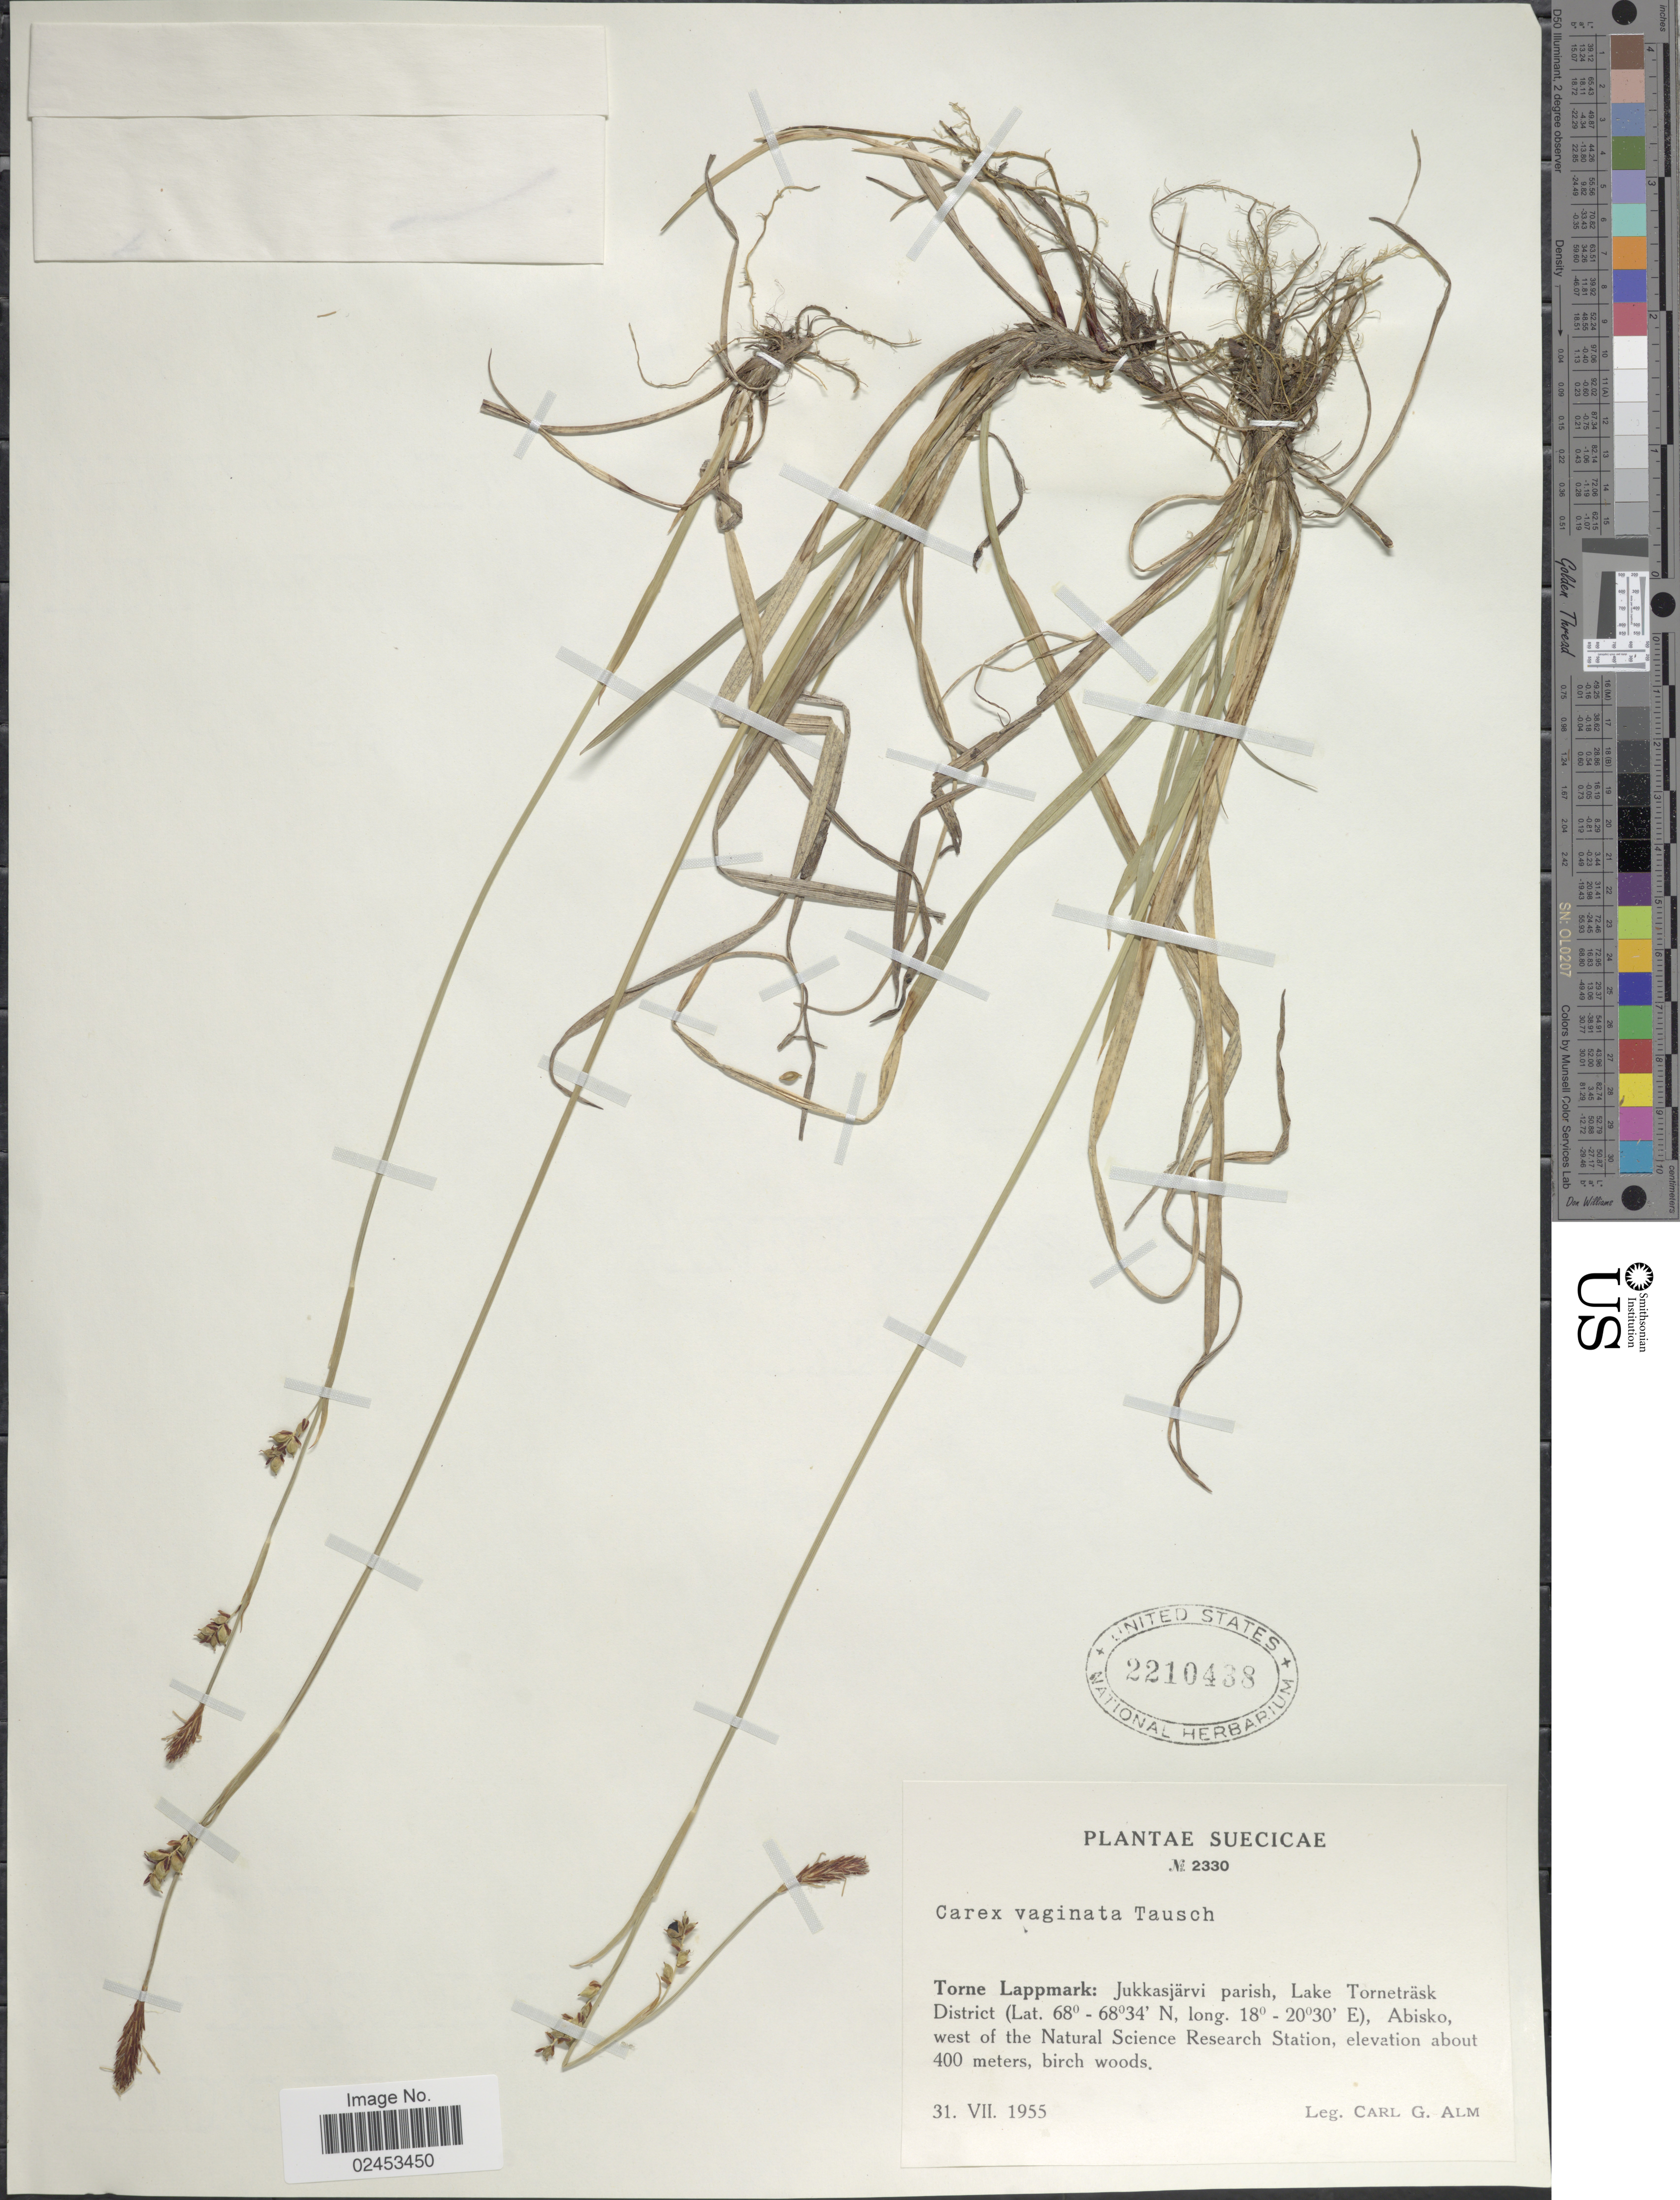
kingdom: Plantae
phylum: Tracheophyta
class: Liliopsida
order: Poales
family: Cyperaceae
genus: Carex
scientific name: Carex vaginata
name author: Tausch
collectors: C. G. Alm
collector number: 2330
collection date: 1955-07-31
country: Sweden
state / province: Norrbotten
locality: Suecicae, Torne Lappmark: Jukkasjärvi parish, Lake Torneträsk District, Abisko west of the Natural Science Research Station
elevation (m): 400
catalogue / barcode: US 2210438